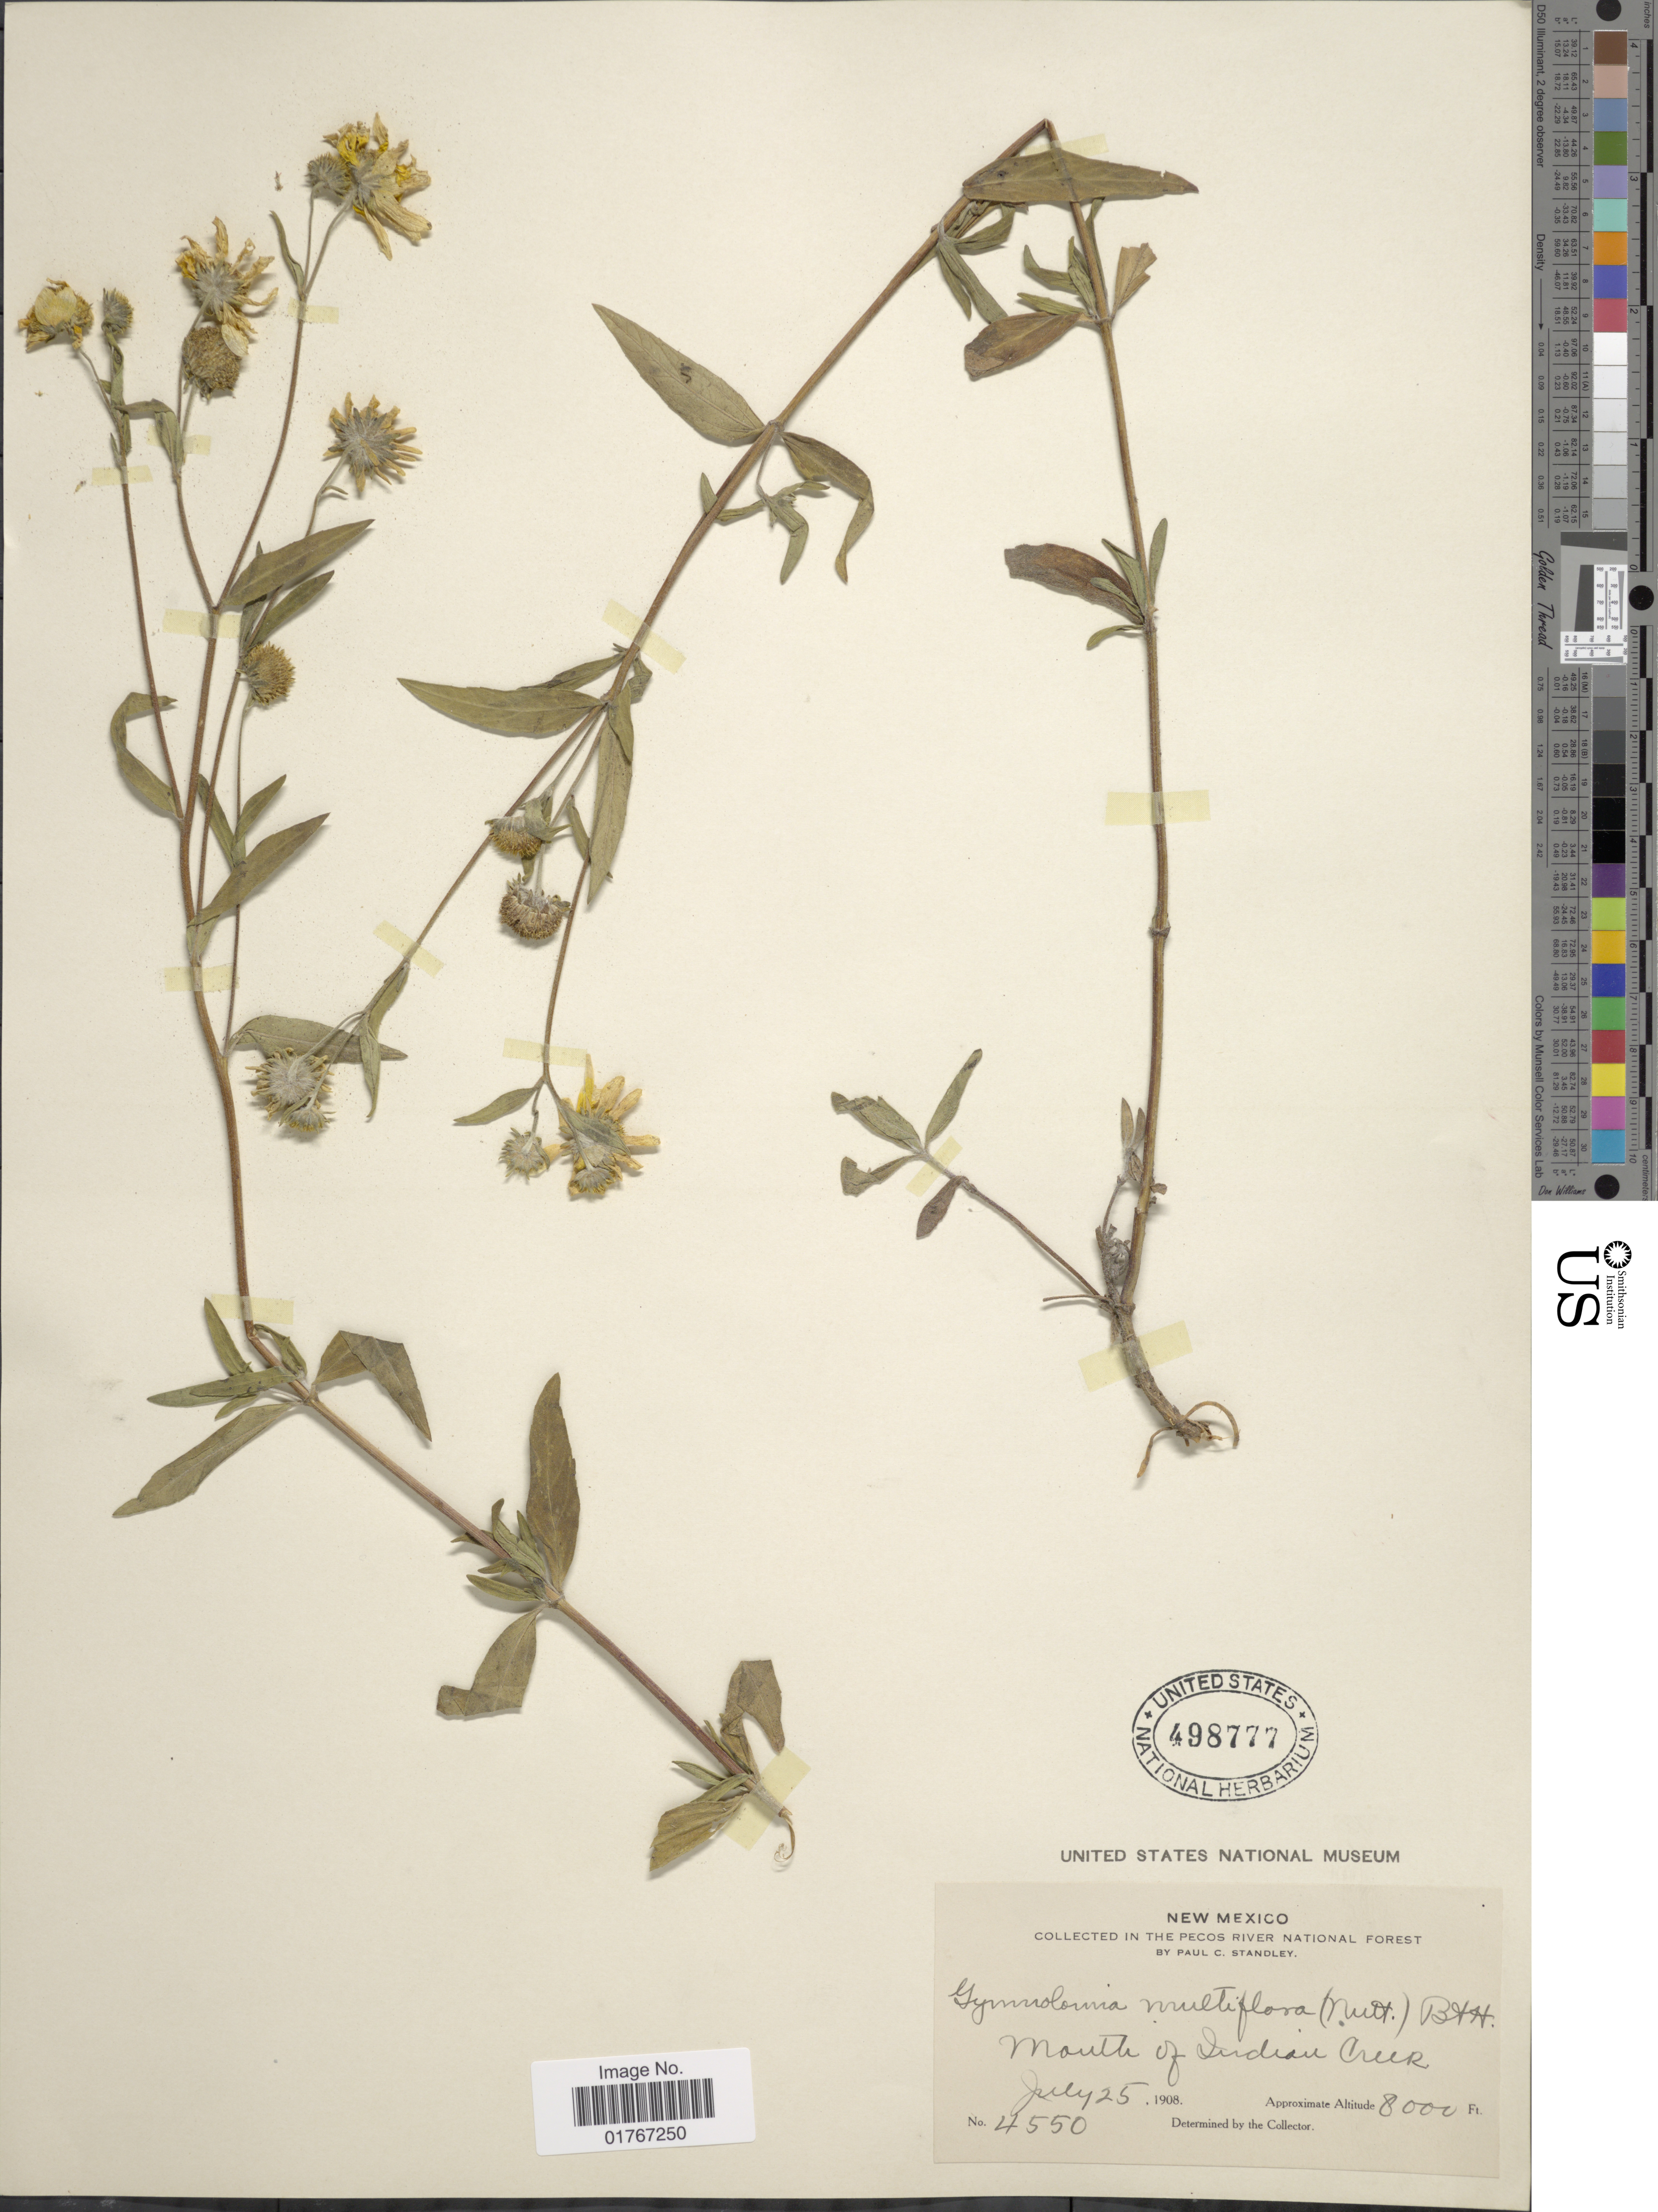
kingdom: Plantae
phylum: Tracheophyta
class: Magnoliopsida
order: Asterales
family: Asteraceae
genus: Heliomeris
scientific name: Heliomeris multiflora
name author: Nutt.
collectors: P. C. Standley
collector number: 4550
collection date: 1908-07-25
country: United States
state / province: New Mexico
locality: In the Pecos River National Forest, Mouth of Indian Creek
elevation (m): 2438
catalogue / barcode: US 498777